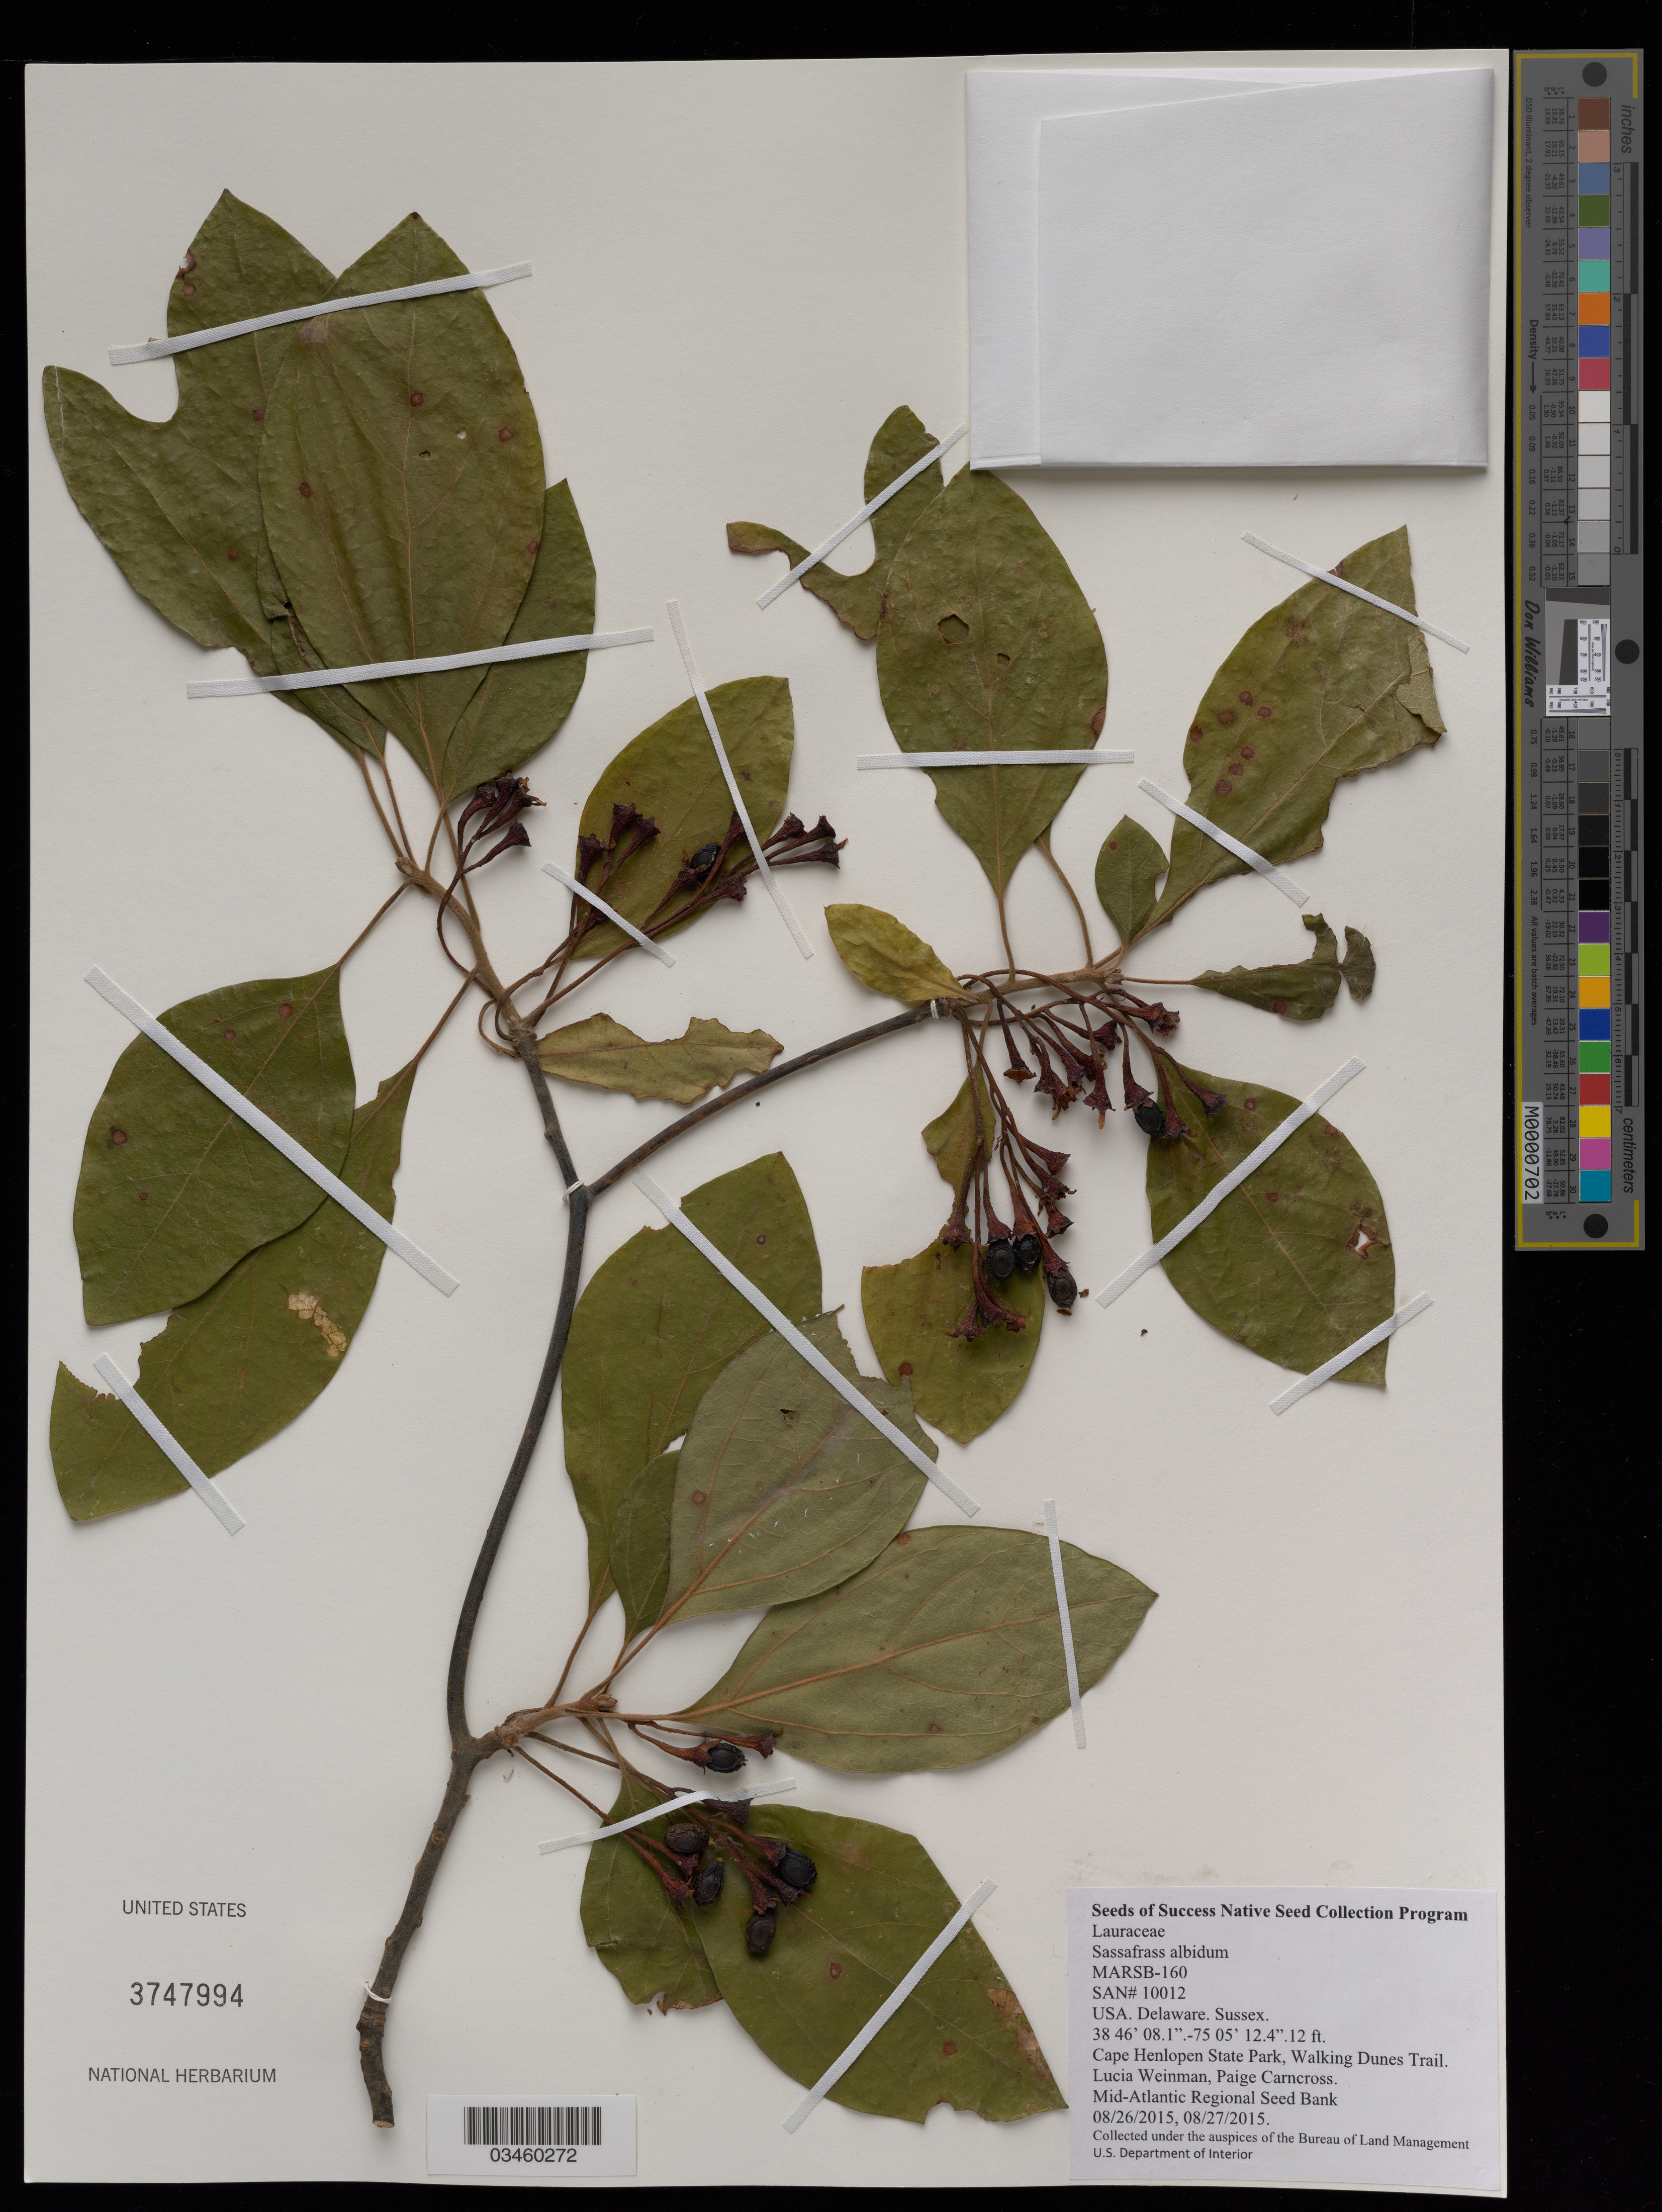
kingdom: Plantae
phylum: Tracheophyta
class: Magnoliopsida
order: Laurales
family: Lauraceae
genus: Sassafras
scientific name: Sassafras albidum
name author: (Nutt.) Nees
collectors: P. Carncross & L. Weinman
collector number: MARSB-160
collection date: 2015-08-26,2015-08-27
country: United States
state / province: Delaware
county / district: Sussex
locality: Cape Henlopen State Park, Walking Dunes Trail, Campground, Bathhouse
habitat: North Atlantic Maritime Scrub Forest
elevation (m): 4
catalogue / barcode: US 3747994